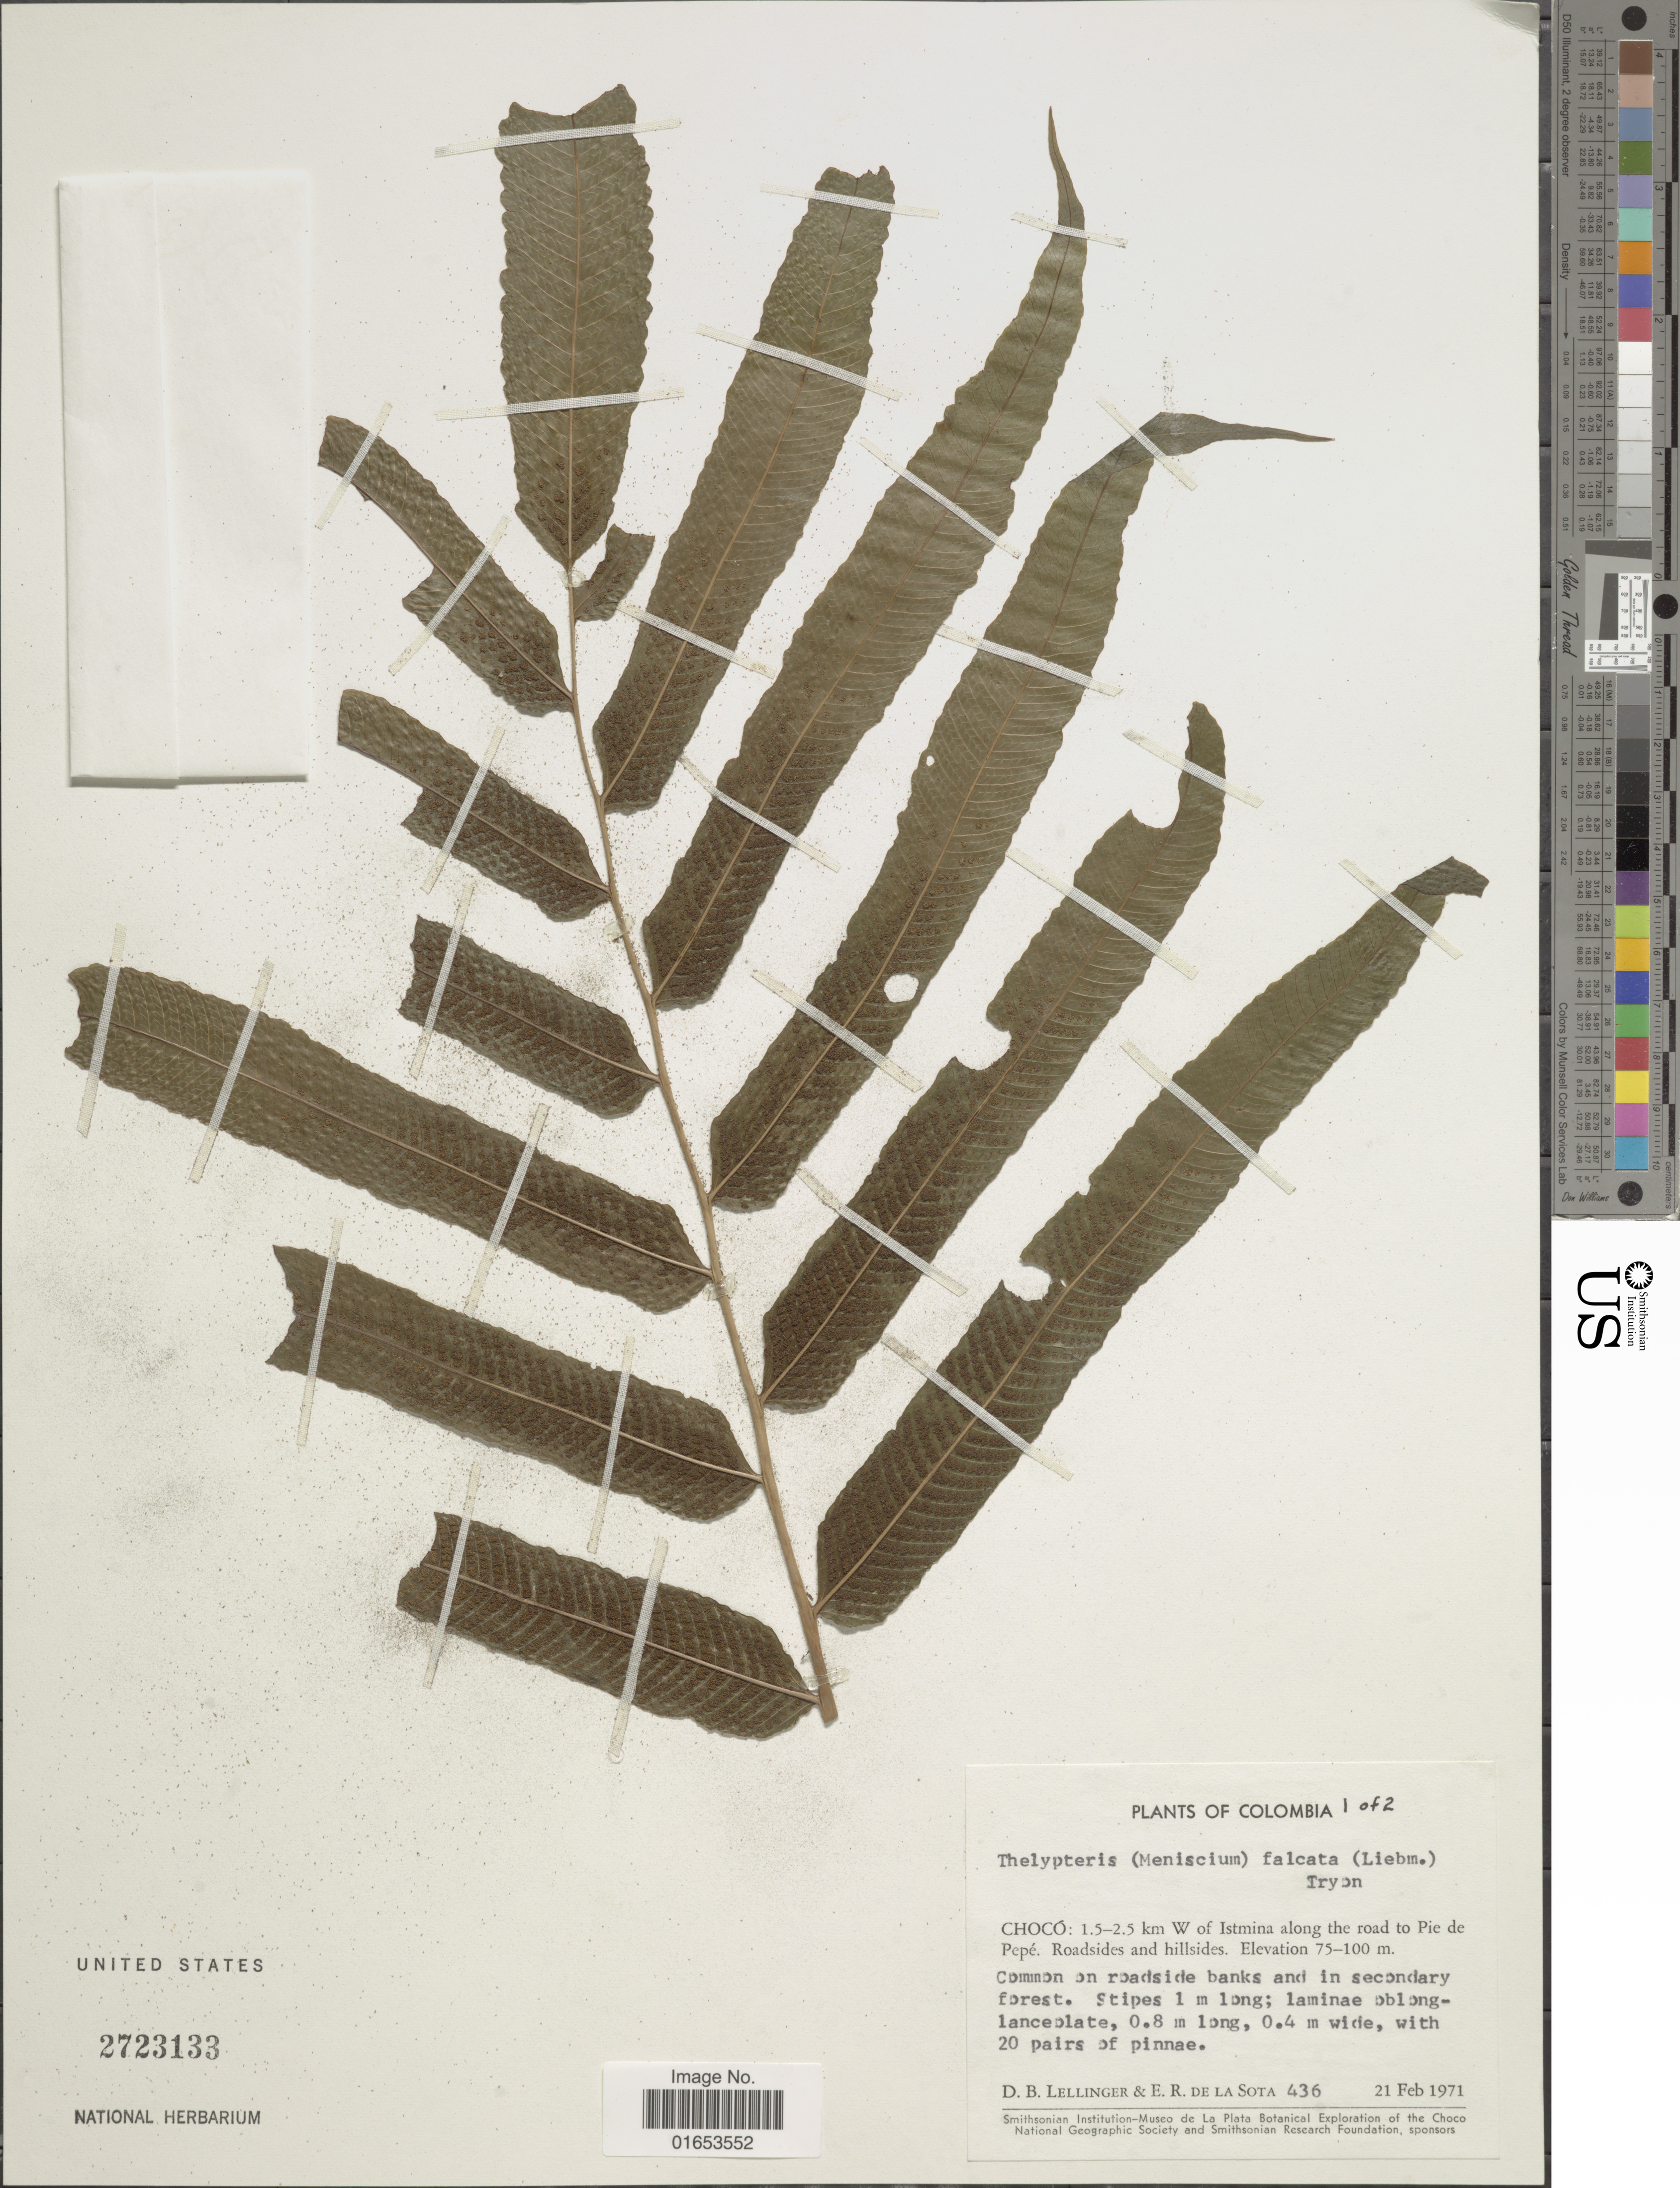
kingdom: Plantae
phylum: Tracheophyta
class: Polypodiopsida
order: Polypodiales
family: Thelypteridaceae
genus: Meniscium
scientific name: Meniscium falcatum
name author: Liebm.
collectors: D. B. Lellinger & E. R. de la Sota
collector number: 436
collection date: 1971-02-21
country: Colombia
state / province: Chocó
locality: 1.5-2.5 km W of Istmina along the road to Pie de Pepé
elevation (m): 75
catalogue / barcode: US 2723133